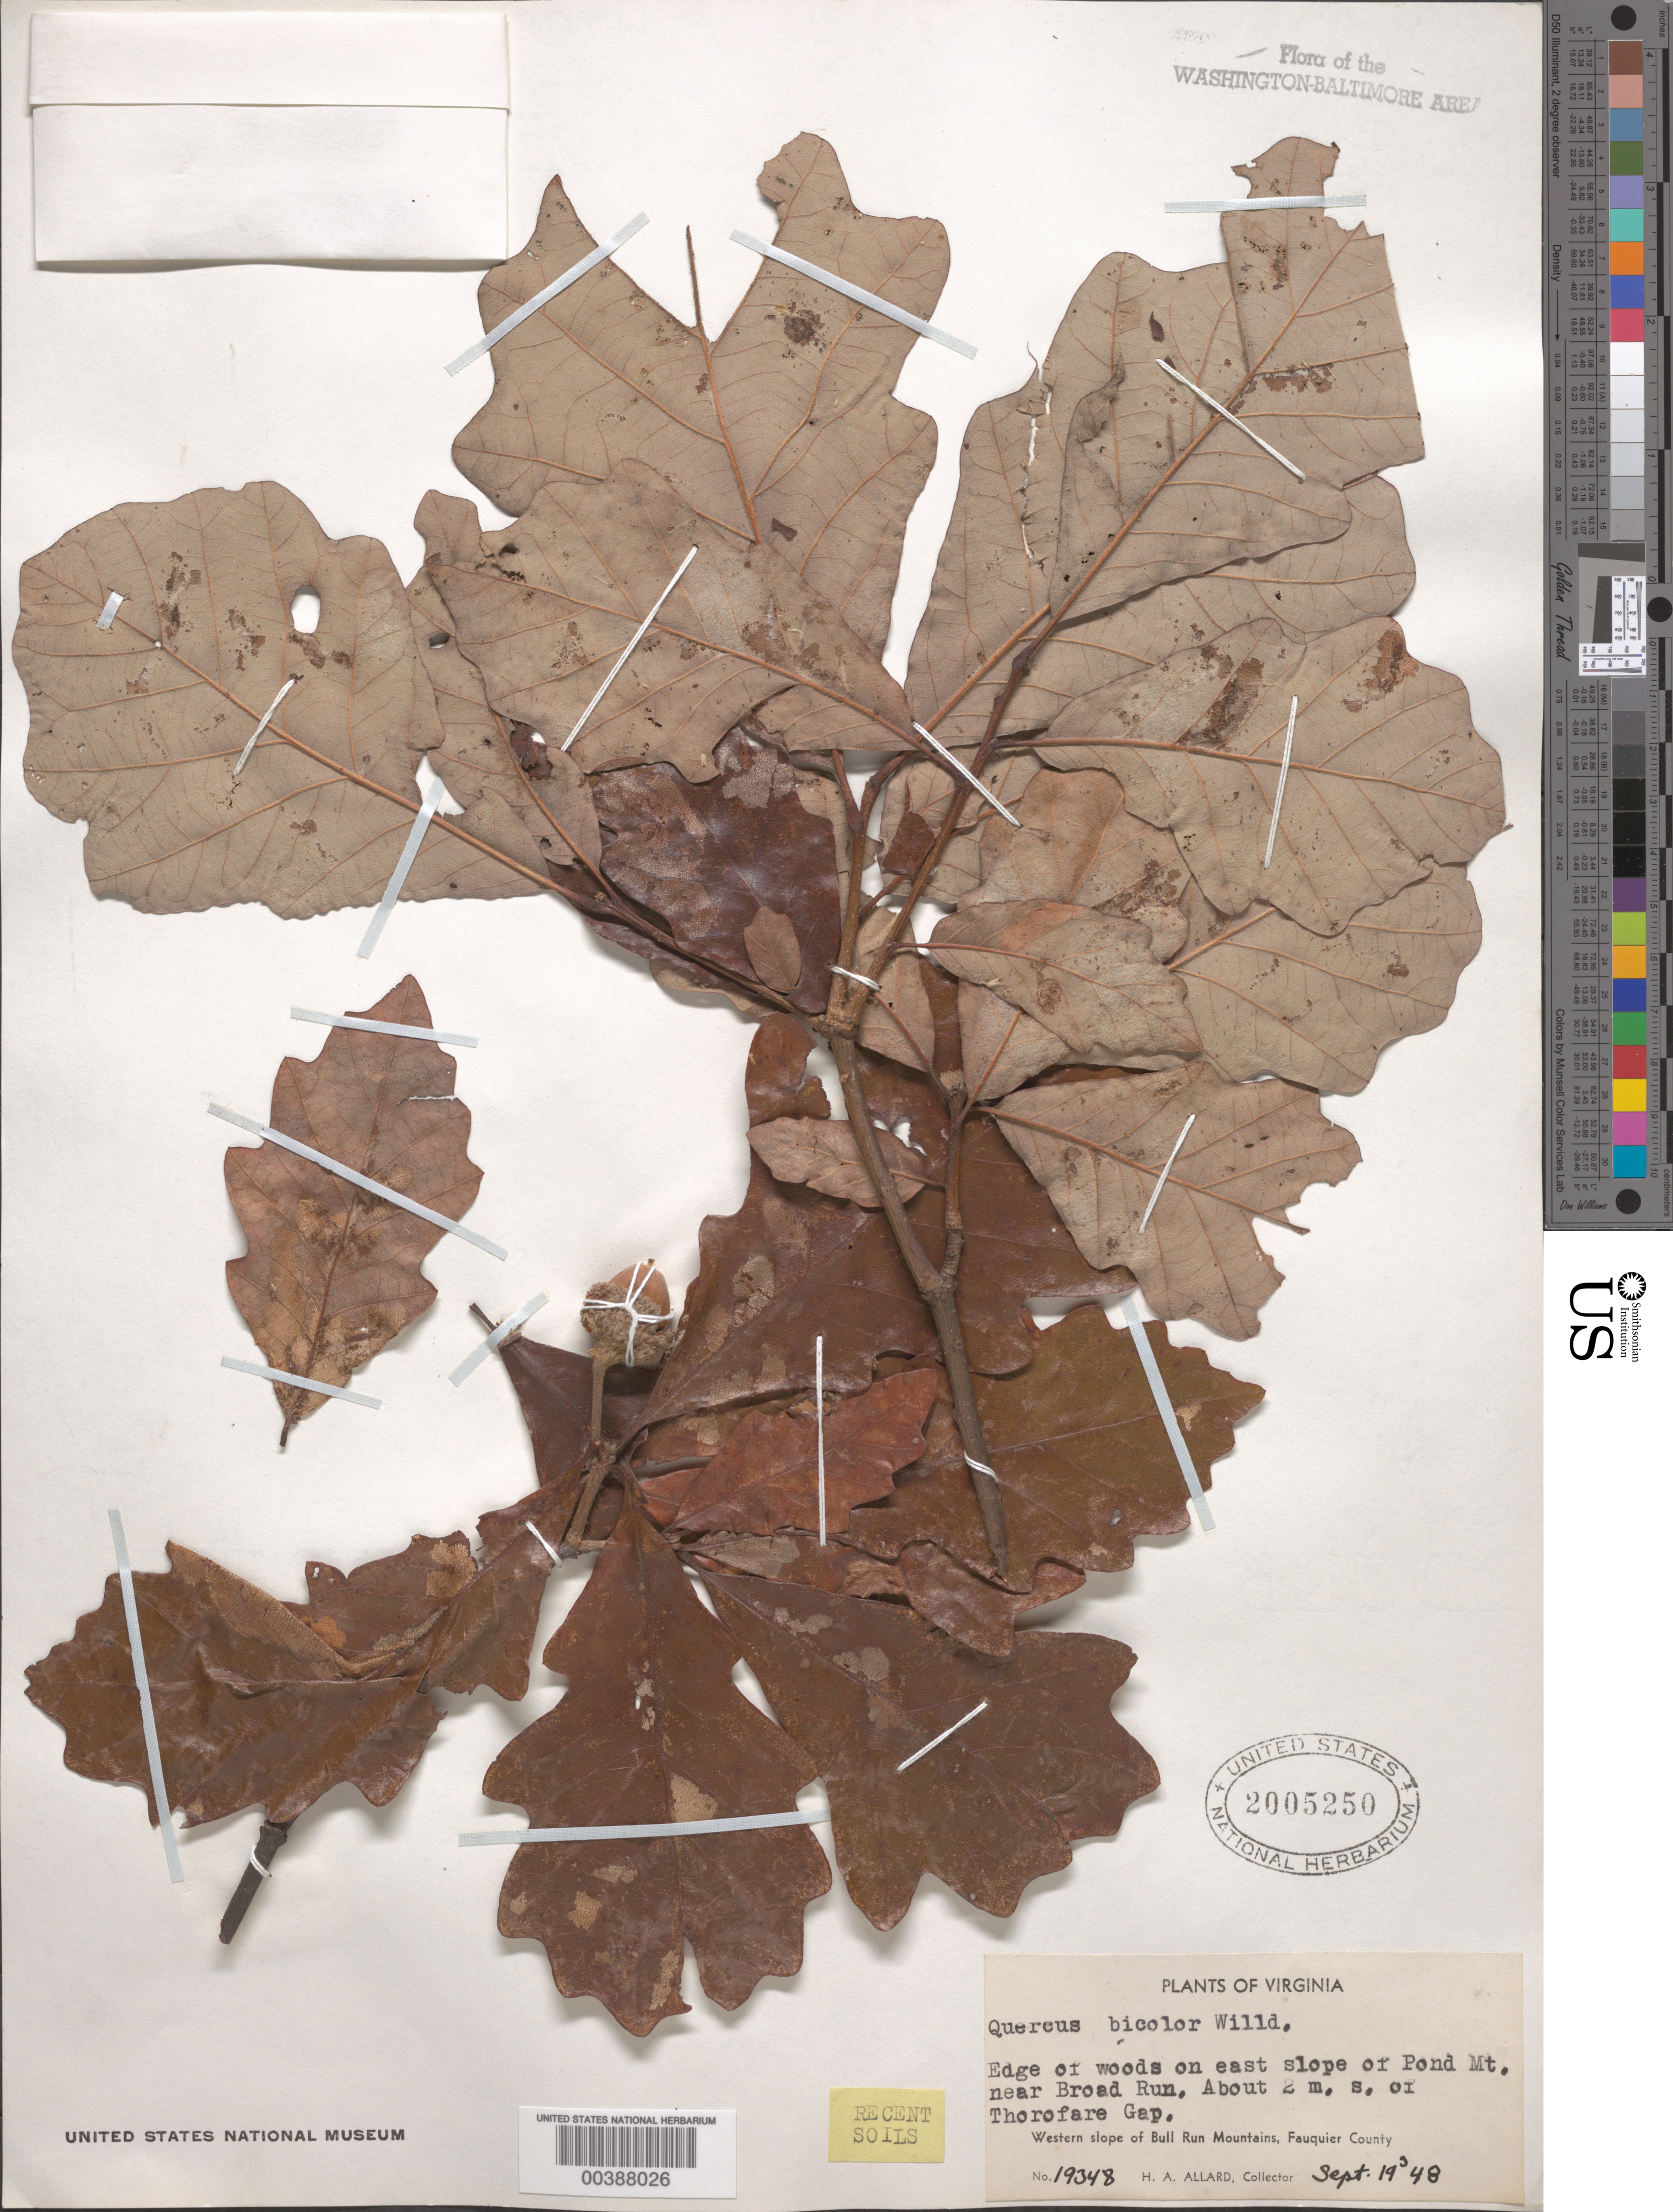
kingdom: Plantae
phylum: Tracheophyta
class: Magnoliopsida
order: Fagales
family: Fagaceae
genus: Quercus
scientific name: Quercus bicolor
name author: Willd.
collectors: H. A. Allard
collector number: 19348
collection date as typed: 19 Sep 1948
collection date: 1948-09-19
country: United States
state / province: Virginia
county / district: Fauquier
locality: Pond Mountain near Broad Run, south of Thorofare Gap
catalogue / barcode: US 2005250